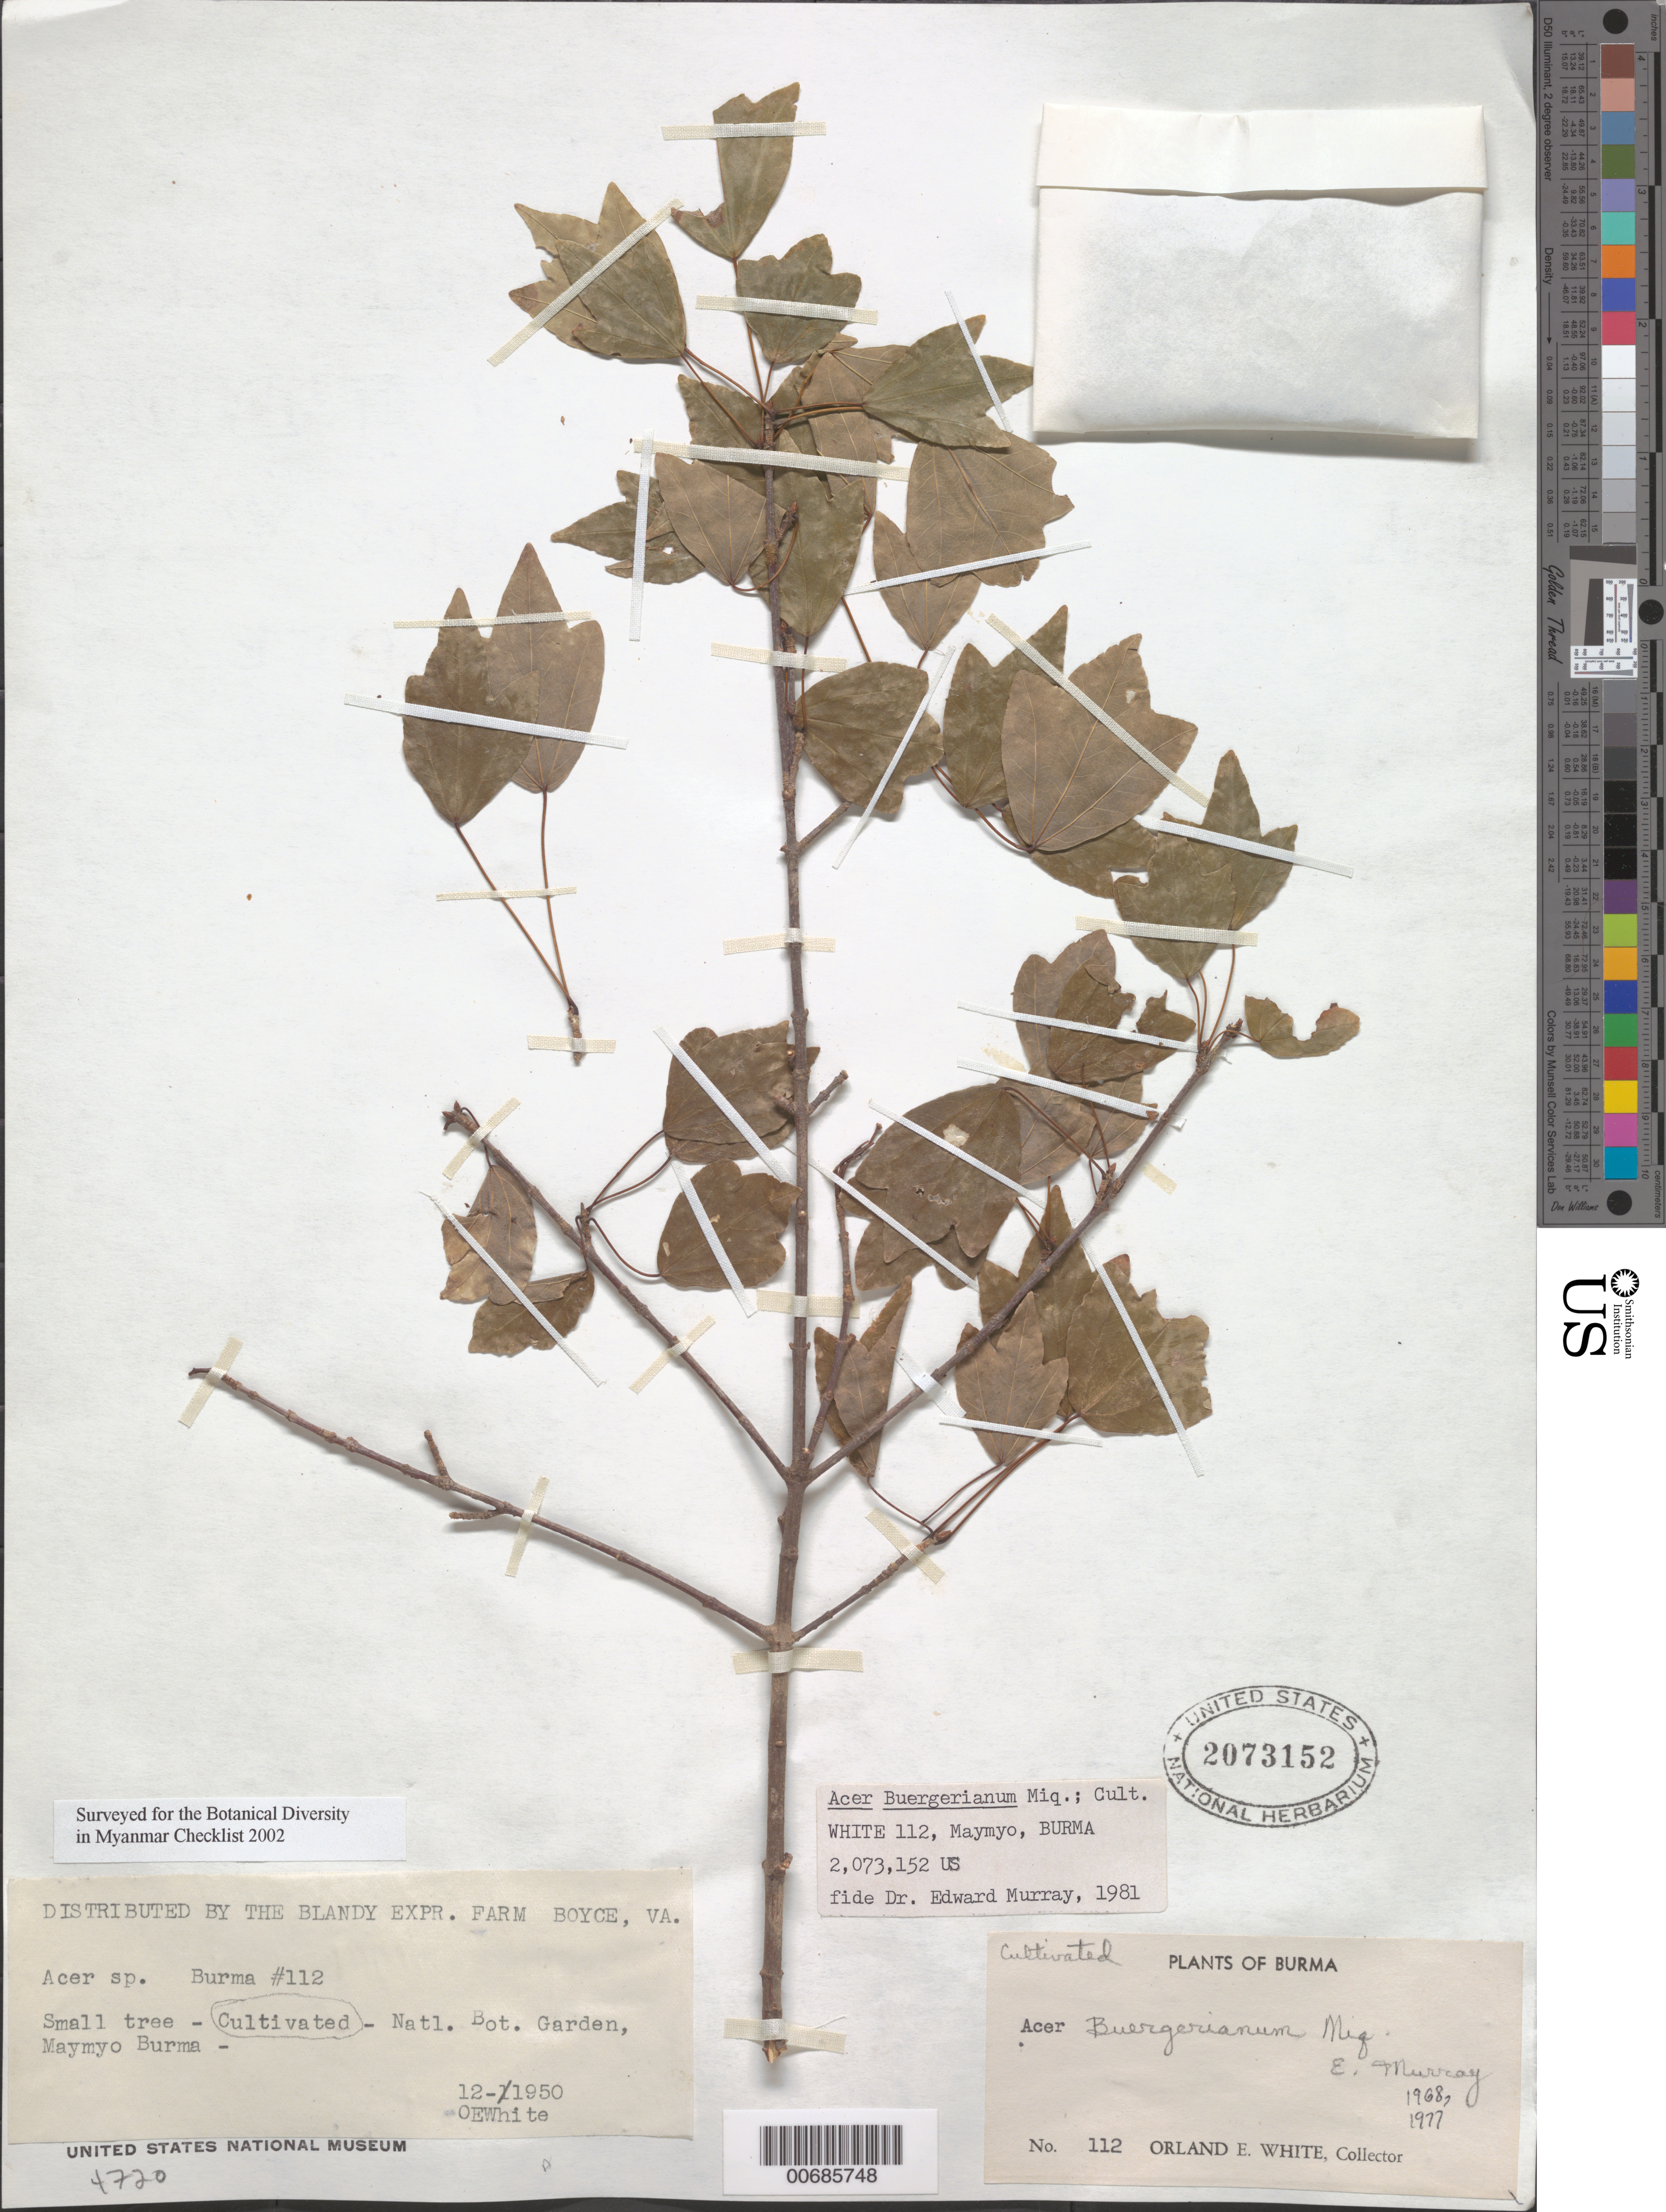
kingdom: Plantae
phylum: Tracheophyta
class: Magnoliopsida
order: Sapindales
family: Sapindaceae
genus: Acer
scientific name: Acer buergerianum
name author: Miq.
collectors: O. E. White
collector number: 112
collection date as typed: Dec 1950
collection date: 1950-12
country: Myanmar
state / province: Mandalay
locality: Maymyo, Nat'l. Bot. Garden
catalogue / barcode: US 2073152